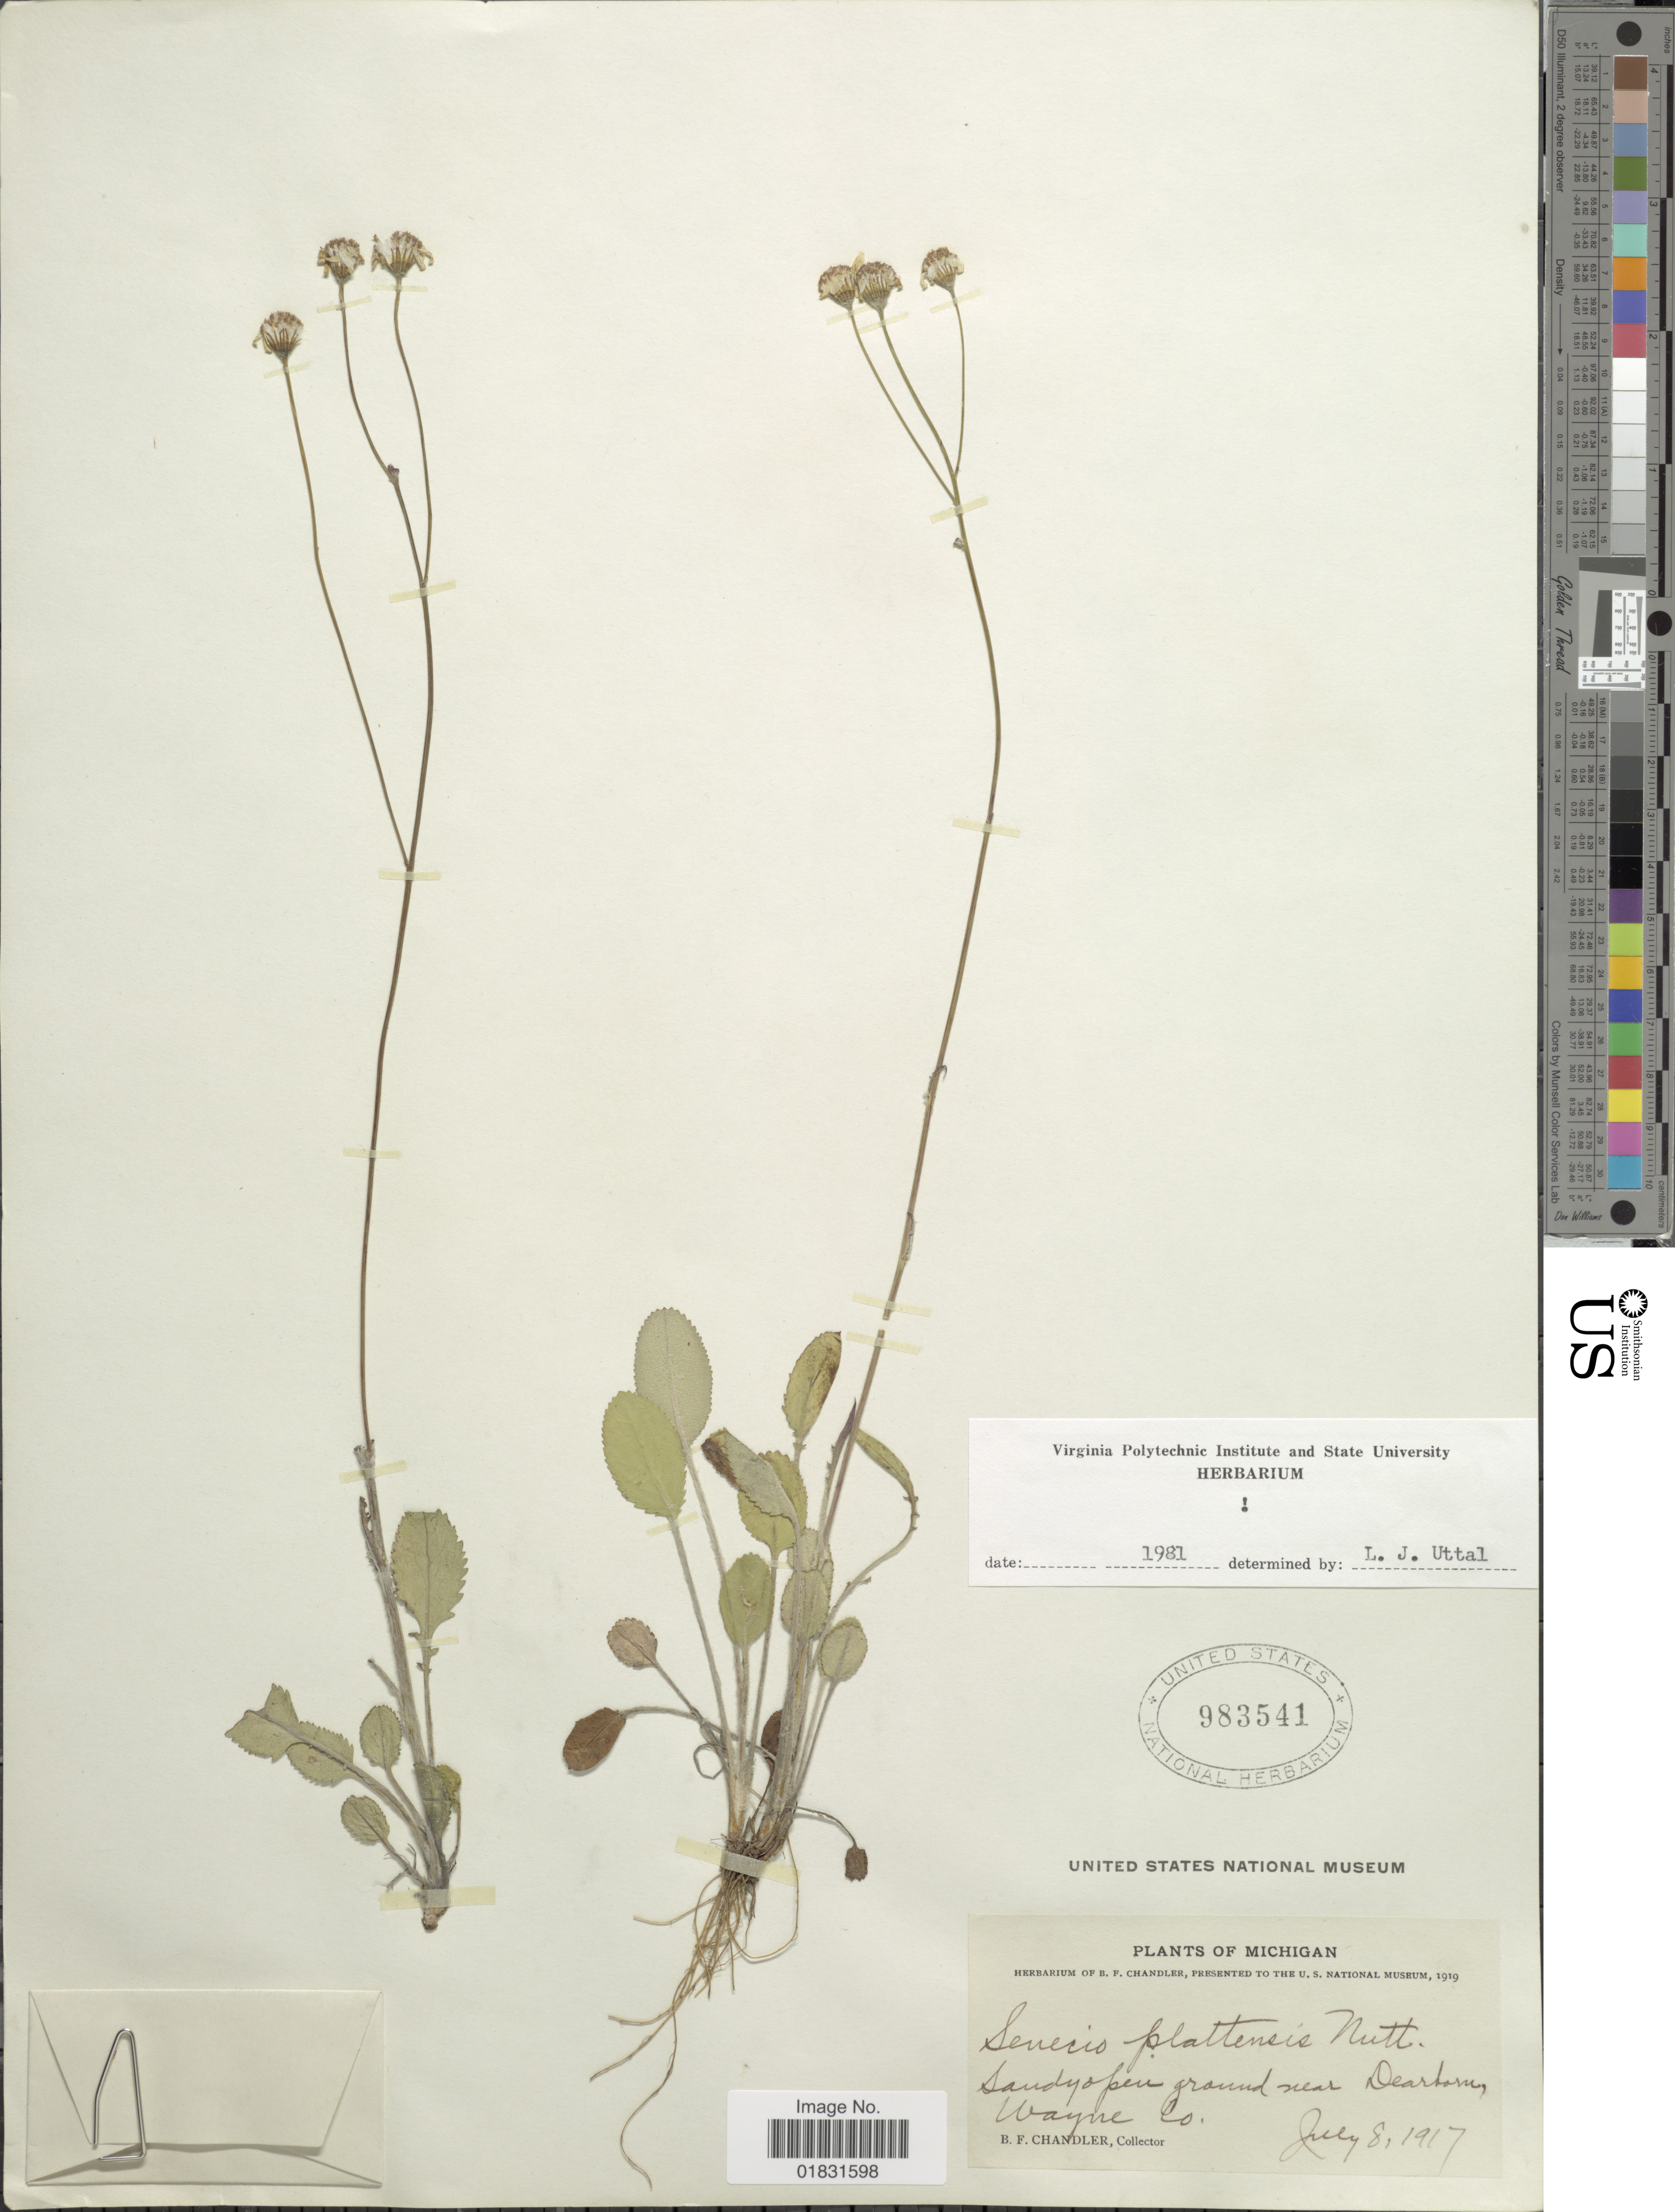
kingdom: Plantae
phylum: Tracheophyta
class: Magnoliopsida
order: Asterales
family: Asteraceae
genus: Packera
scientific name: Packera plattensis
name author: W.A. Weber & Á. Löve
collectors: B. F. Chandler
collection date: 1917-07-08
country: United States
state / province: Michigan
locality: Sandy open ground near Dearborn, Wayne Co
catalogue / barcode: US 983541